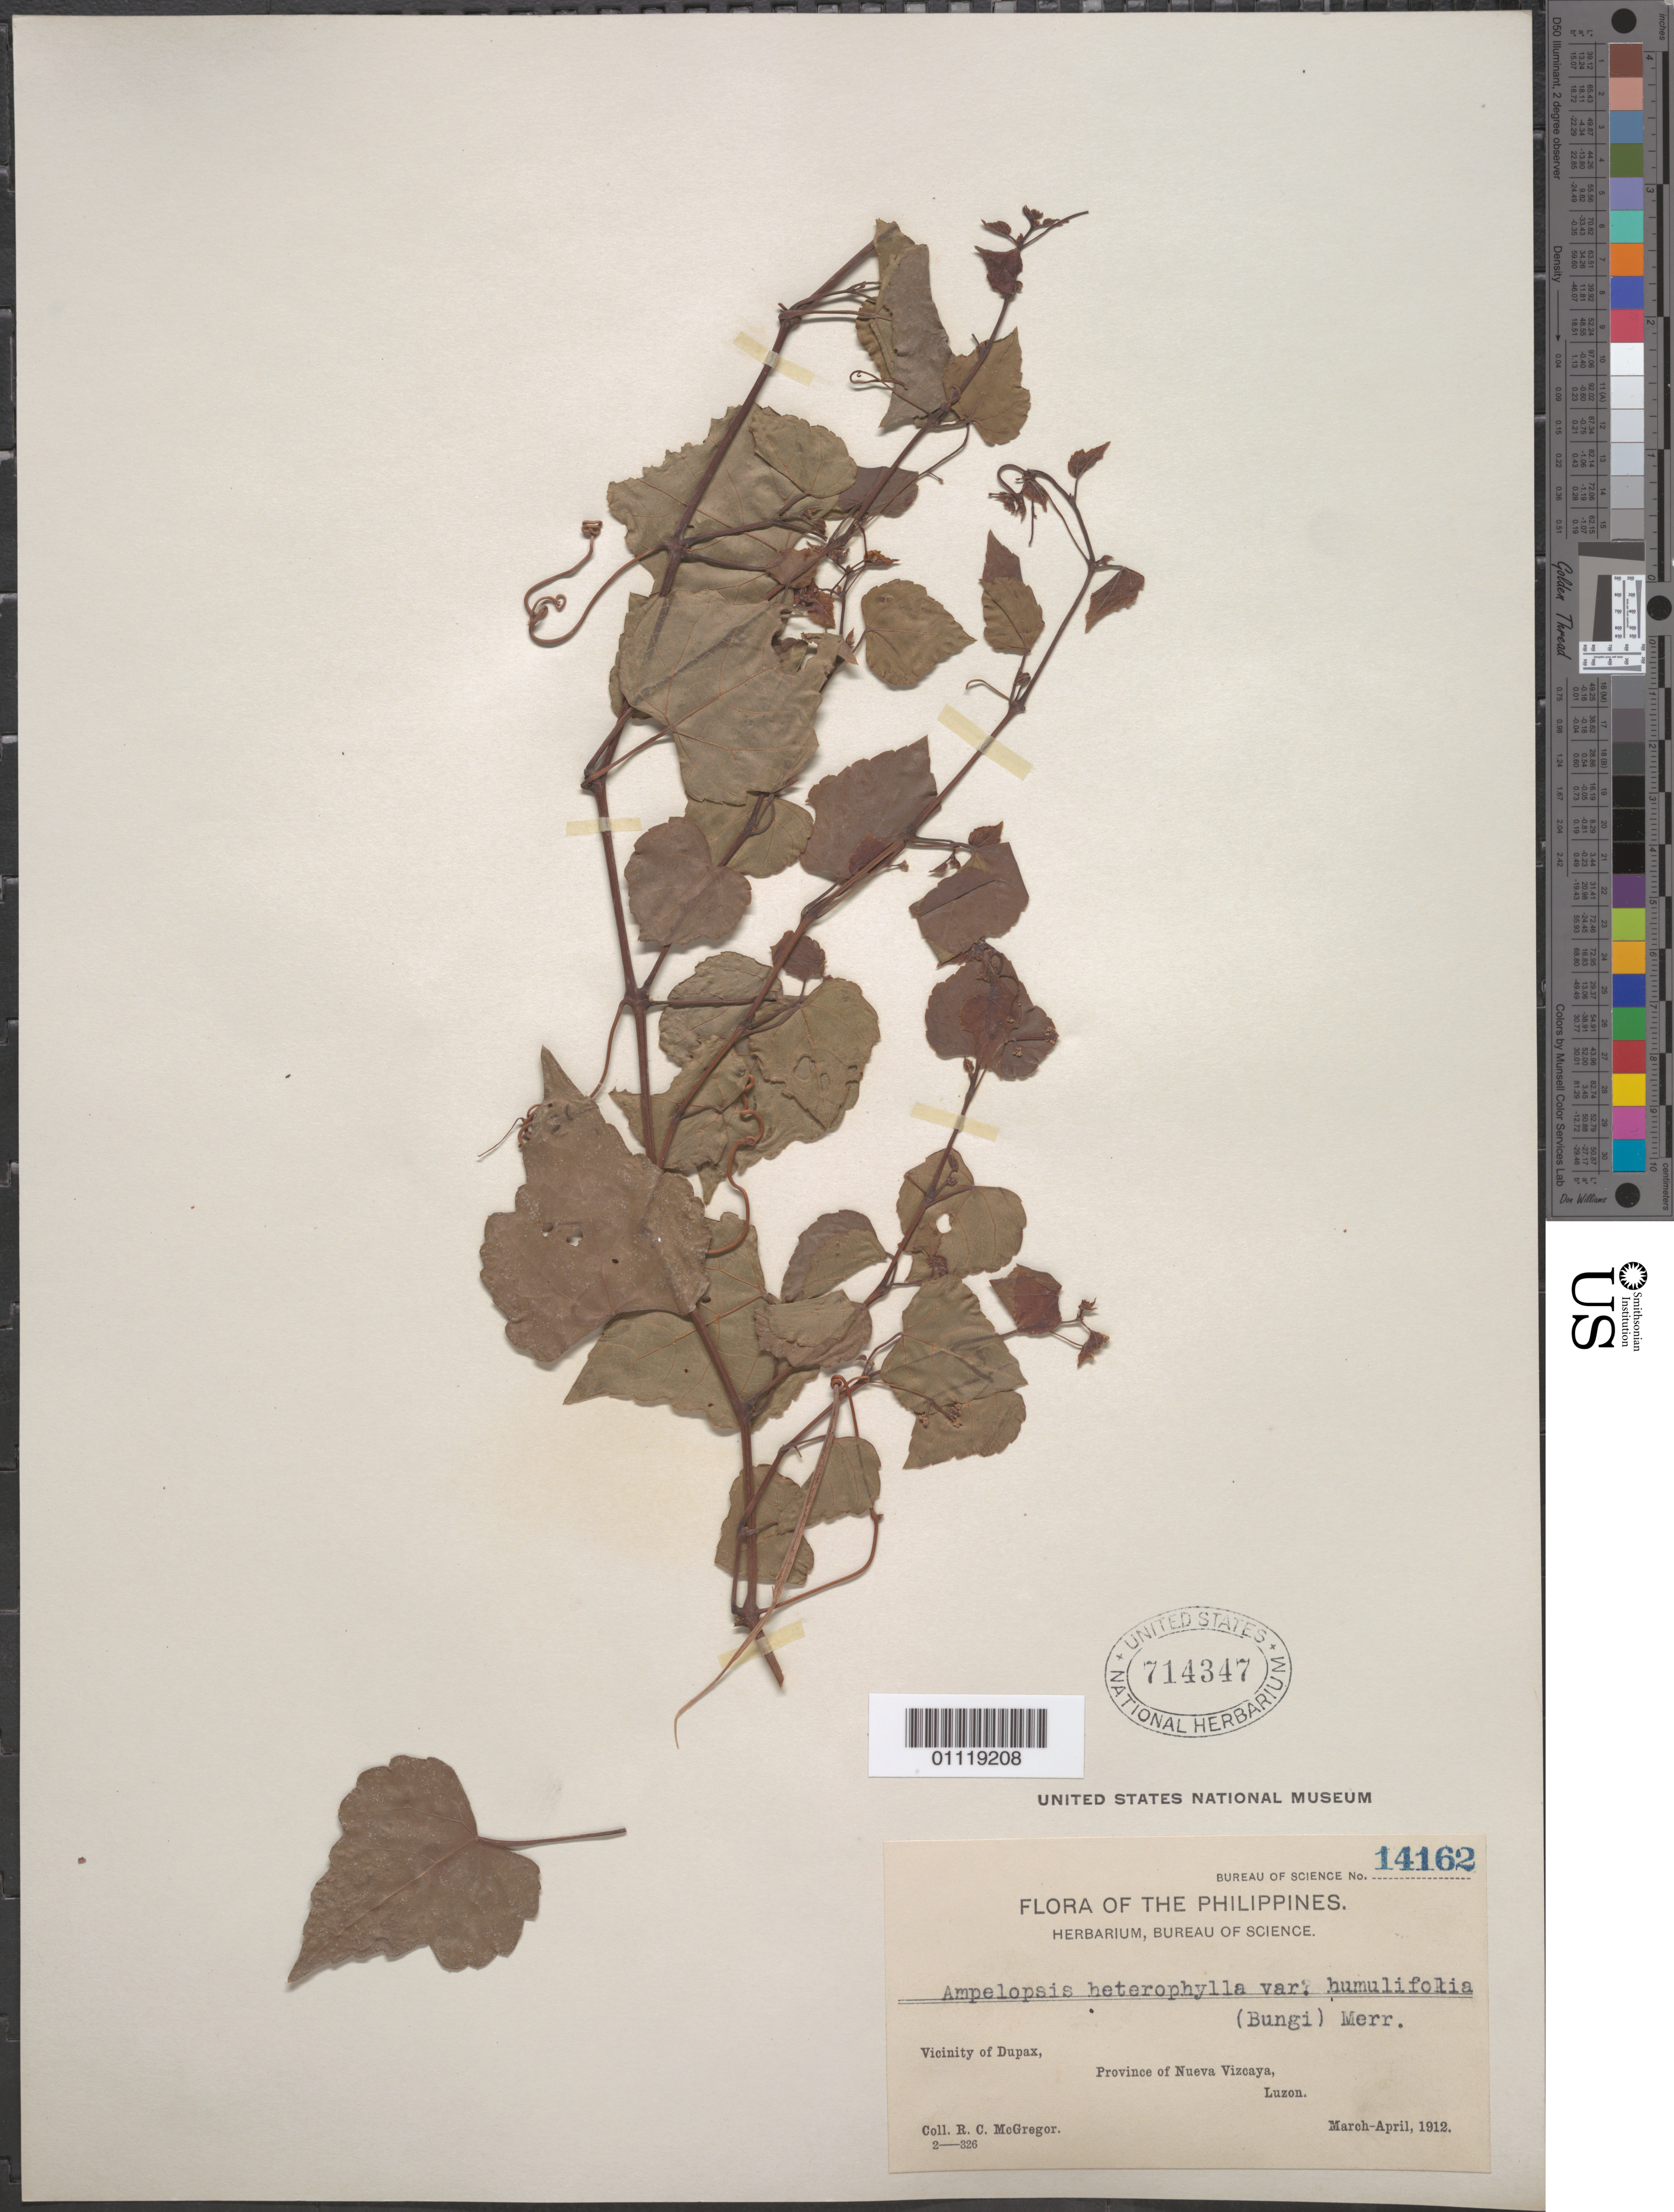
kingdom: Plantae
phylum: Tracheophyta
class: Magnoliopsida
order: Vitales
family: Vitaceae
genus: Ampelopsis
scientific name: Ampelopsis glandulosa var. heterophylla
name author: (Thunb.) Momiy.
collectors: R. C. McGregor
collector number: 14162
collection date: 1912-03/1912-04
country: Philippines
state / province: Cagayan Valley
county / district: Nueva Vizcaya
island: Luzon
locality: Luzon, vicinity of Dupax.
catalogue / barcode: US 714347